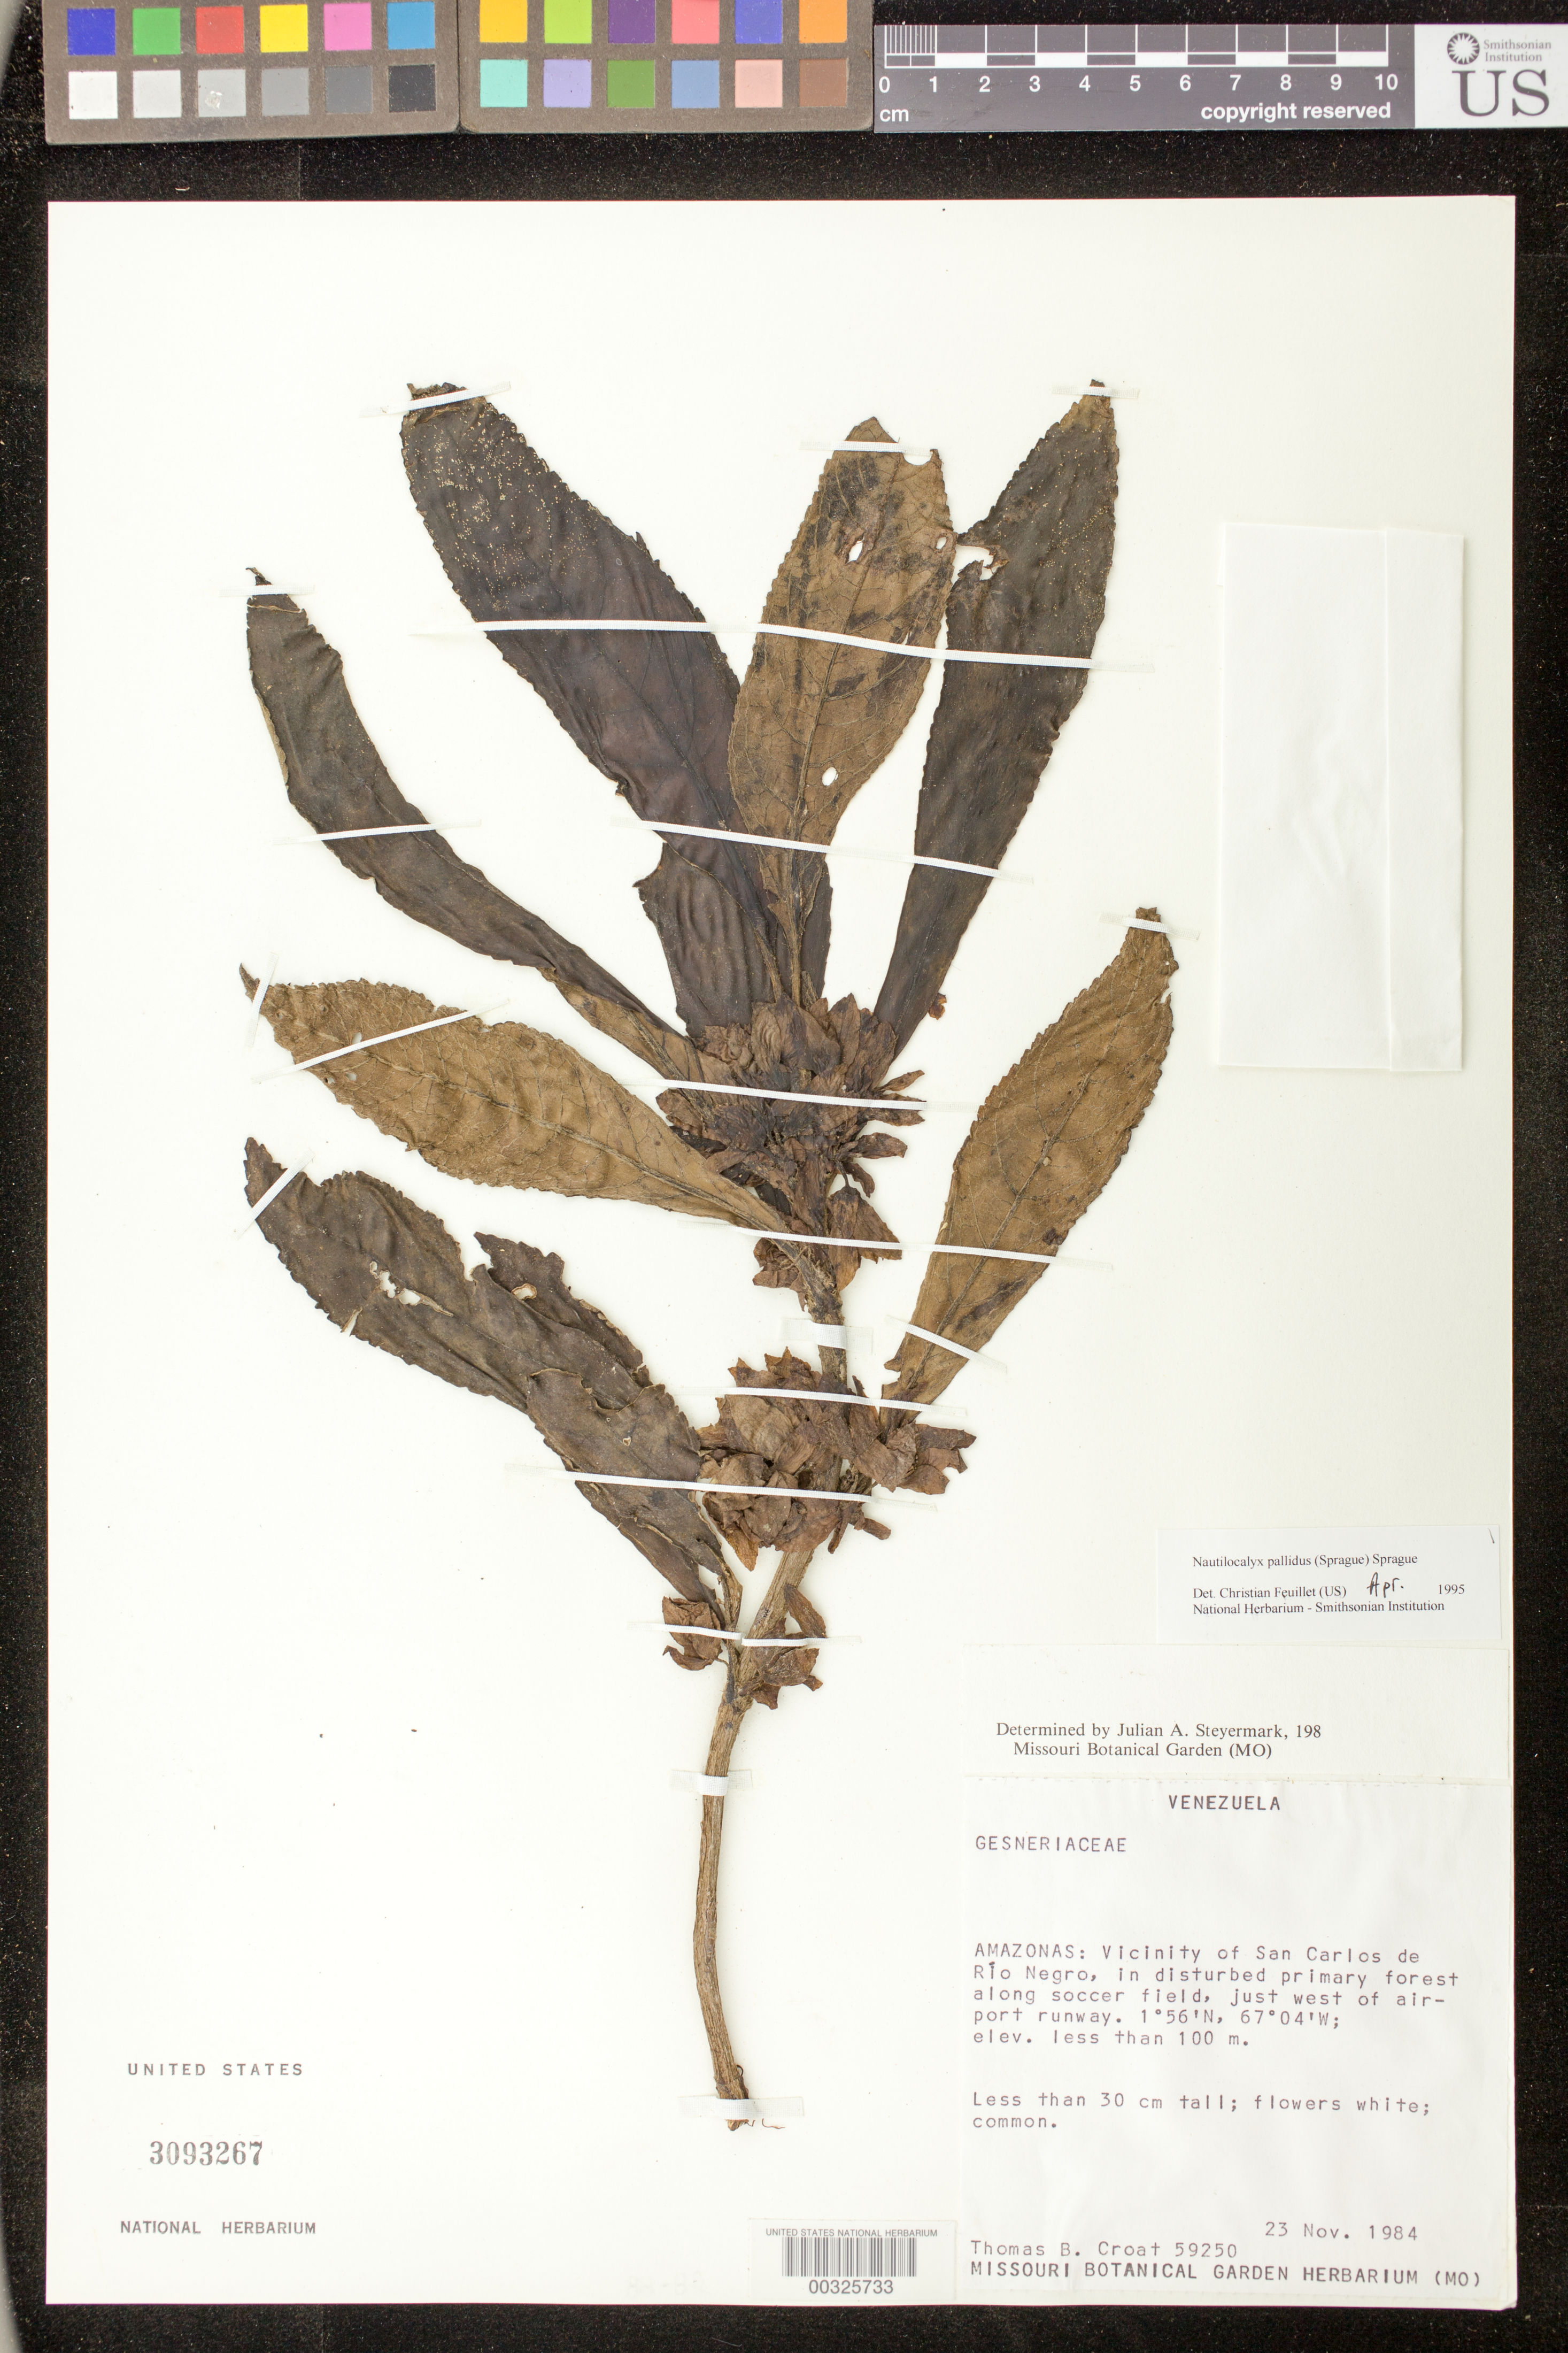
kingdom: Plantae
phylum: Tracheophyta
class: Magnoliopsida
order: Lamiales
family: Gesneriaceae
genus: Nautilocalyx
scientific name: Nautilocalyx pallidus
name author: (Sprague) C. Sprague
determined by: Feuillet, C.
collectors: T. B. Croat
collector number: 59250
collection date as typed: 23 Nov 1984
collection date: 1984-11-23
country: Venezuela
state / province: Amazonas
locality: Vicinity of San Carlos de Rio Negro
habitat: In disturbed primary forest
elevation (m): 0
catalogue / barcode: US 3093267